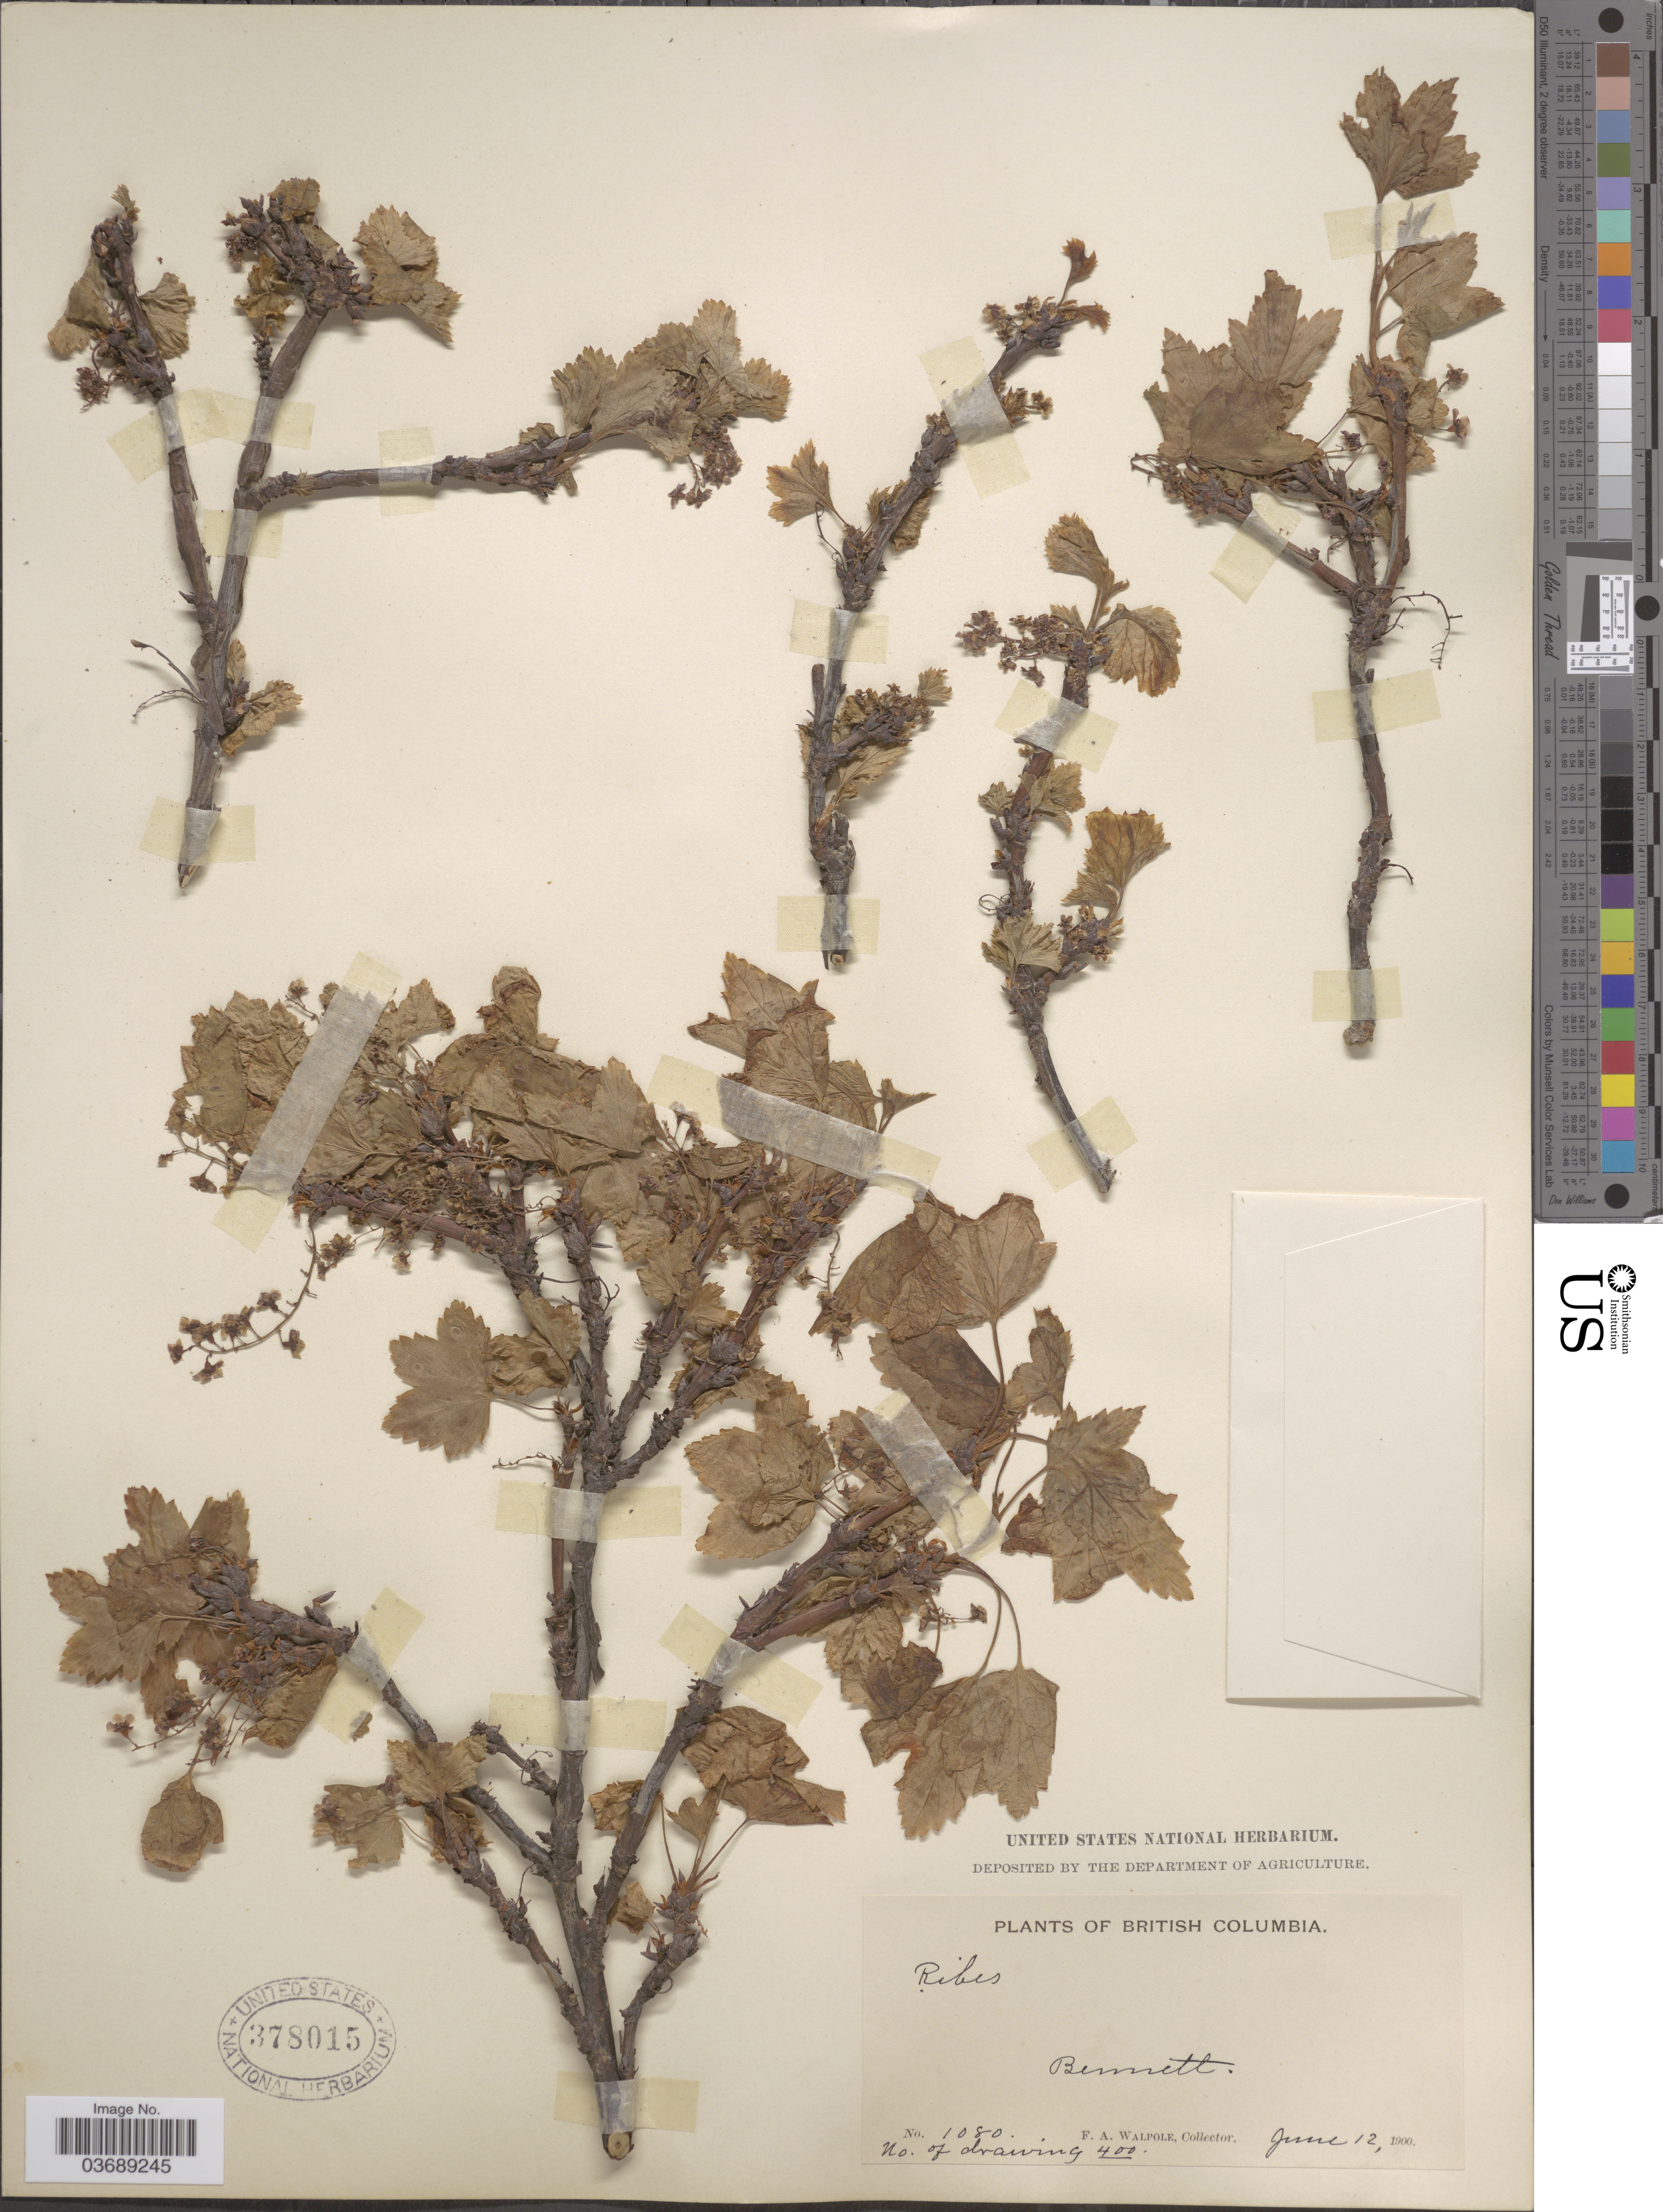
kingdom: Plantae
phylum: Tracheophyta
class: Magnoliopsida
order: Saxifragales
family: Grossulariaceae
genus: Ribes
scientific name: Ribes triste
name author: Pall.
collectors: F. Walpole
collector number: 1080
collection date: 1900-06-12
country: Canada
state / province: British Columbia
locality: Bennett.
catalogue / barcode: US 378015